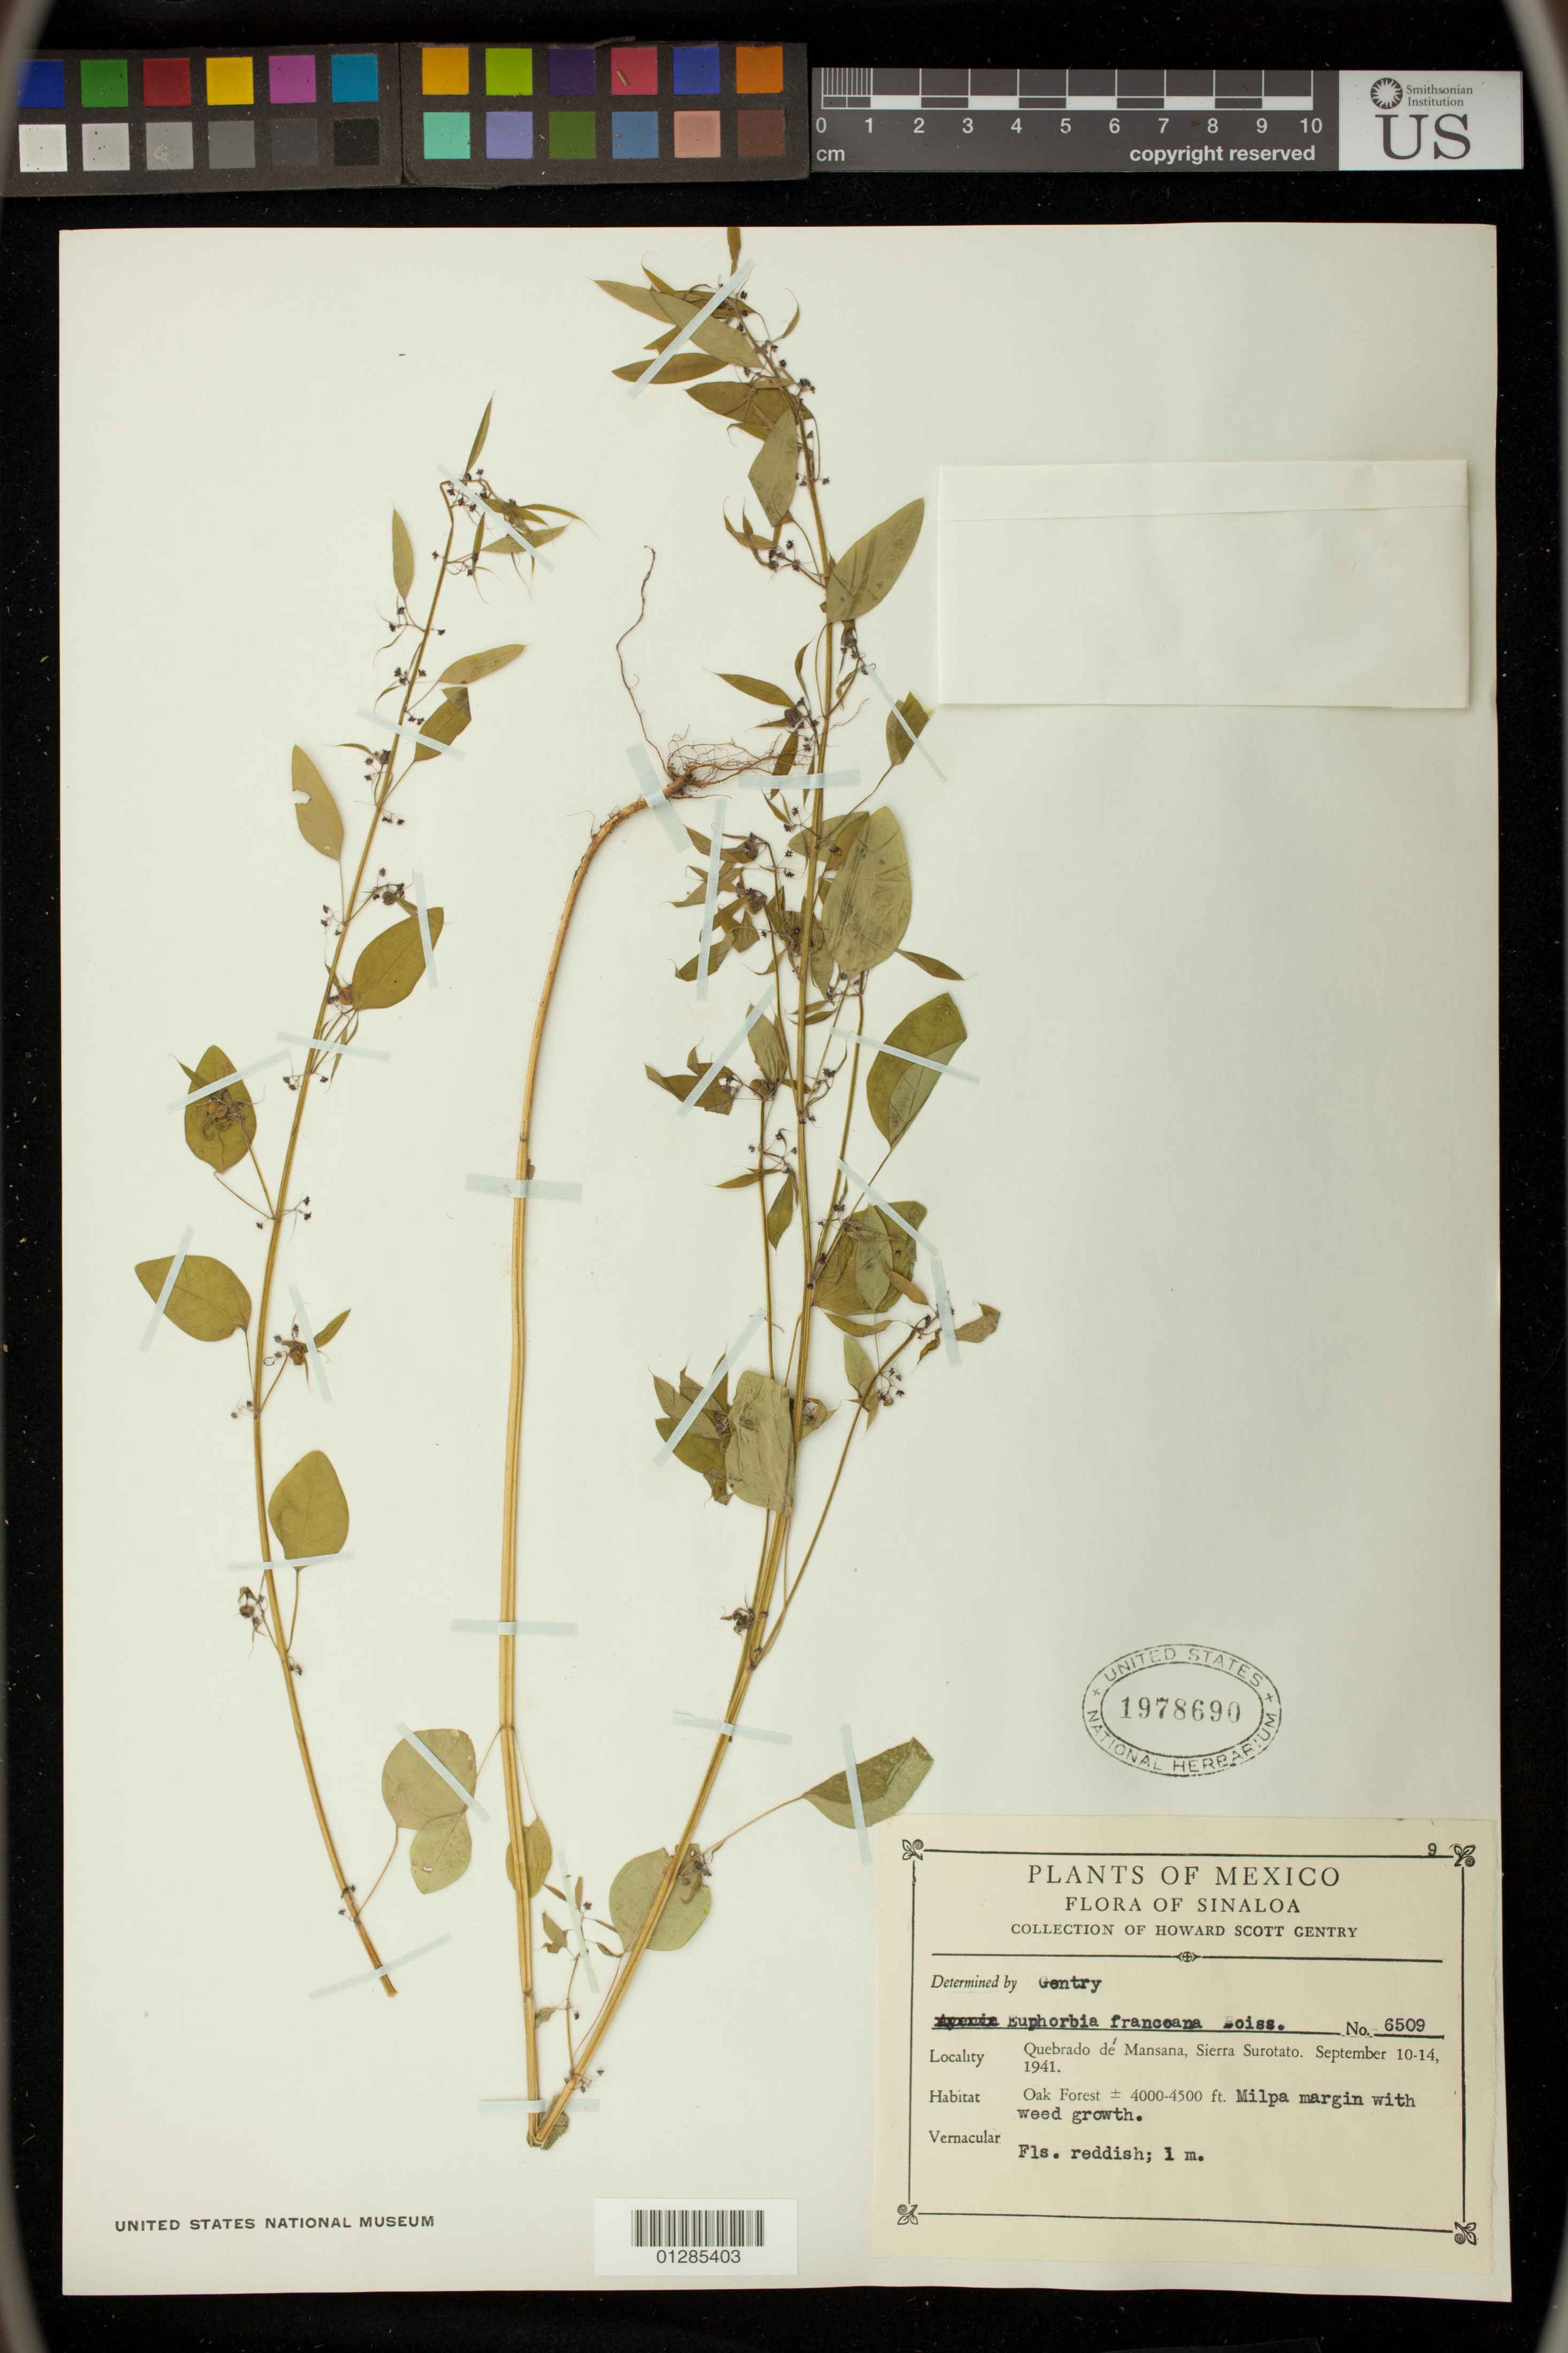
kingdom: Plantae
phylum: Tracheophyta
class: Magnoliopsida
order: Malpighiales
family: Euphorbiaceae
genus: Euphorbia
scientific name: Euphorbia francoana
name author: Boiss.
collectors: H. S. Gentry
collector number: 6509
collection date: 1941-09-10/1941-09-14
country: Mexico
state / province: Sinaloa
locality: Quebrado de Mansana, Sierra Surotato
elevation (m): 1219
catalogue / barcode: US 1978690